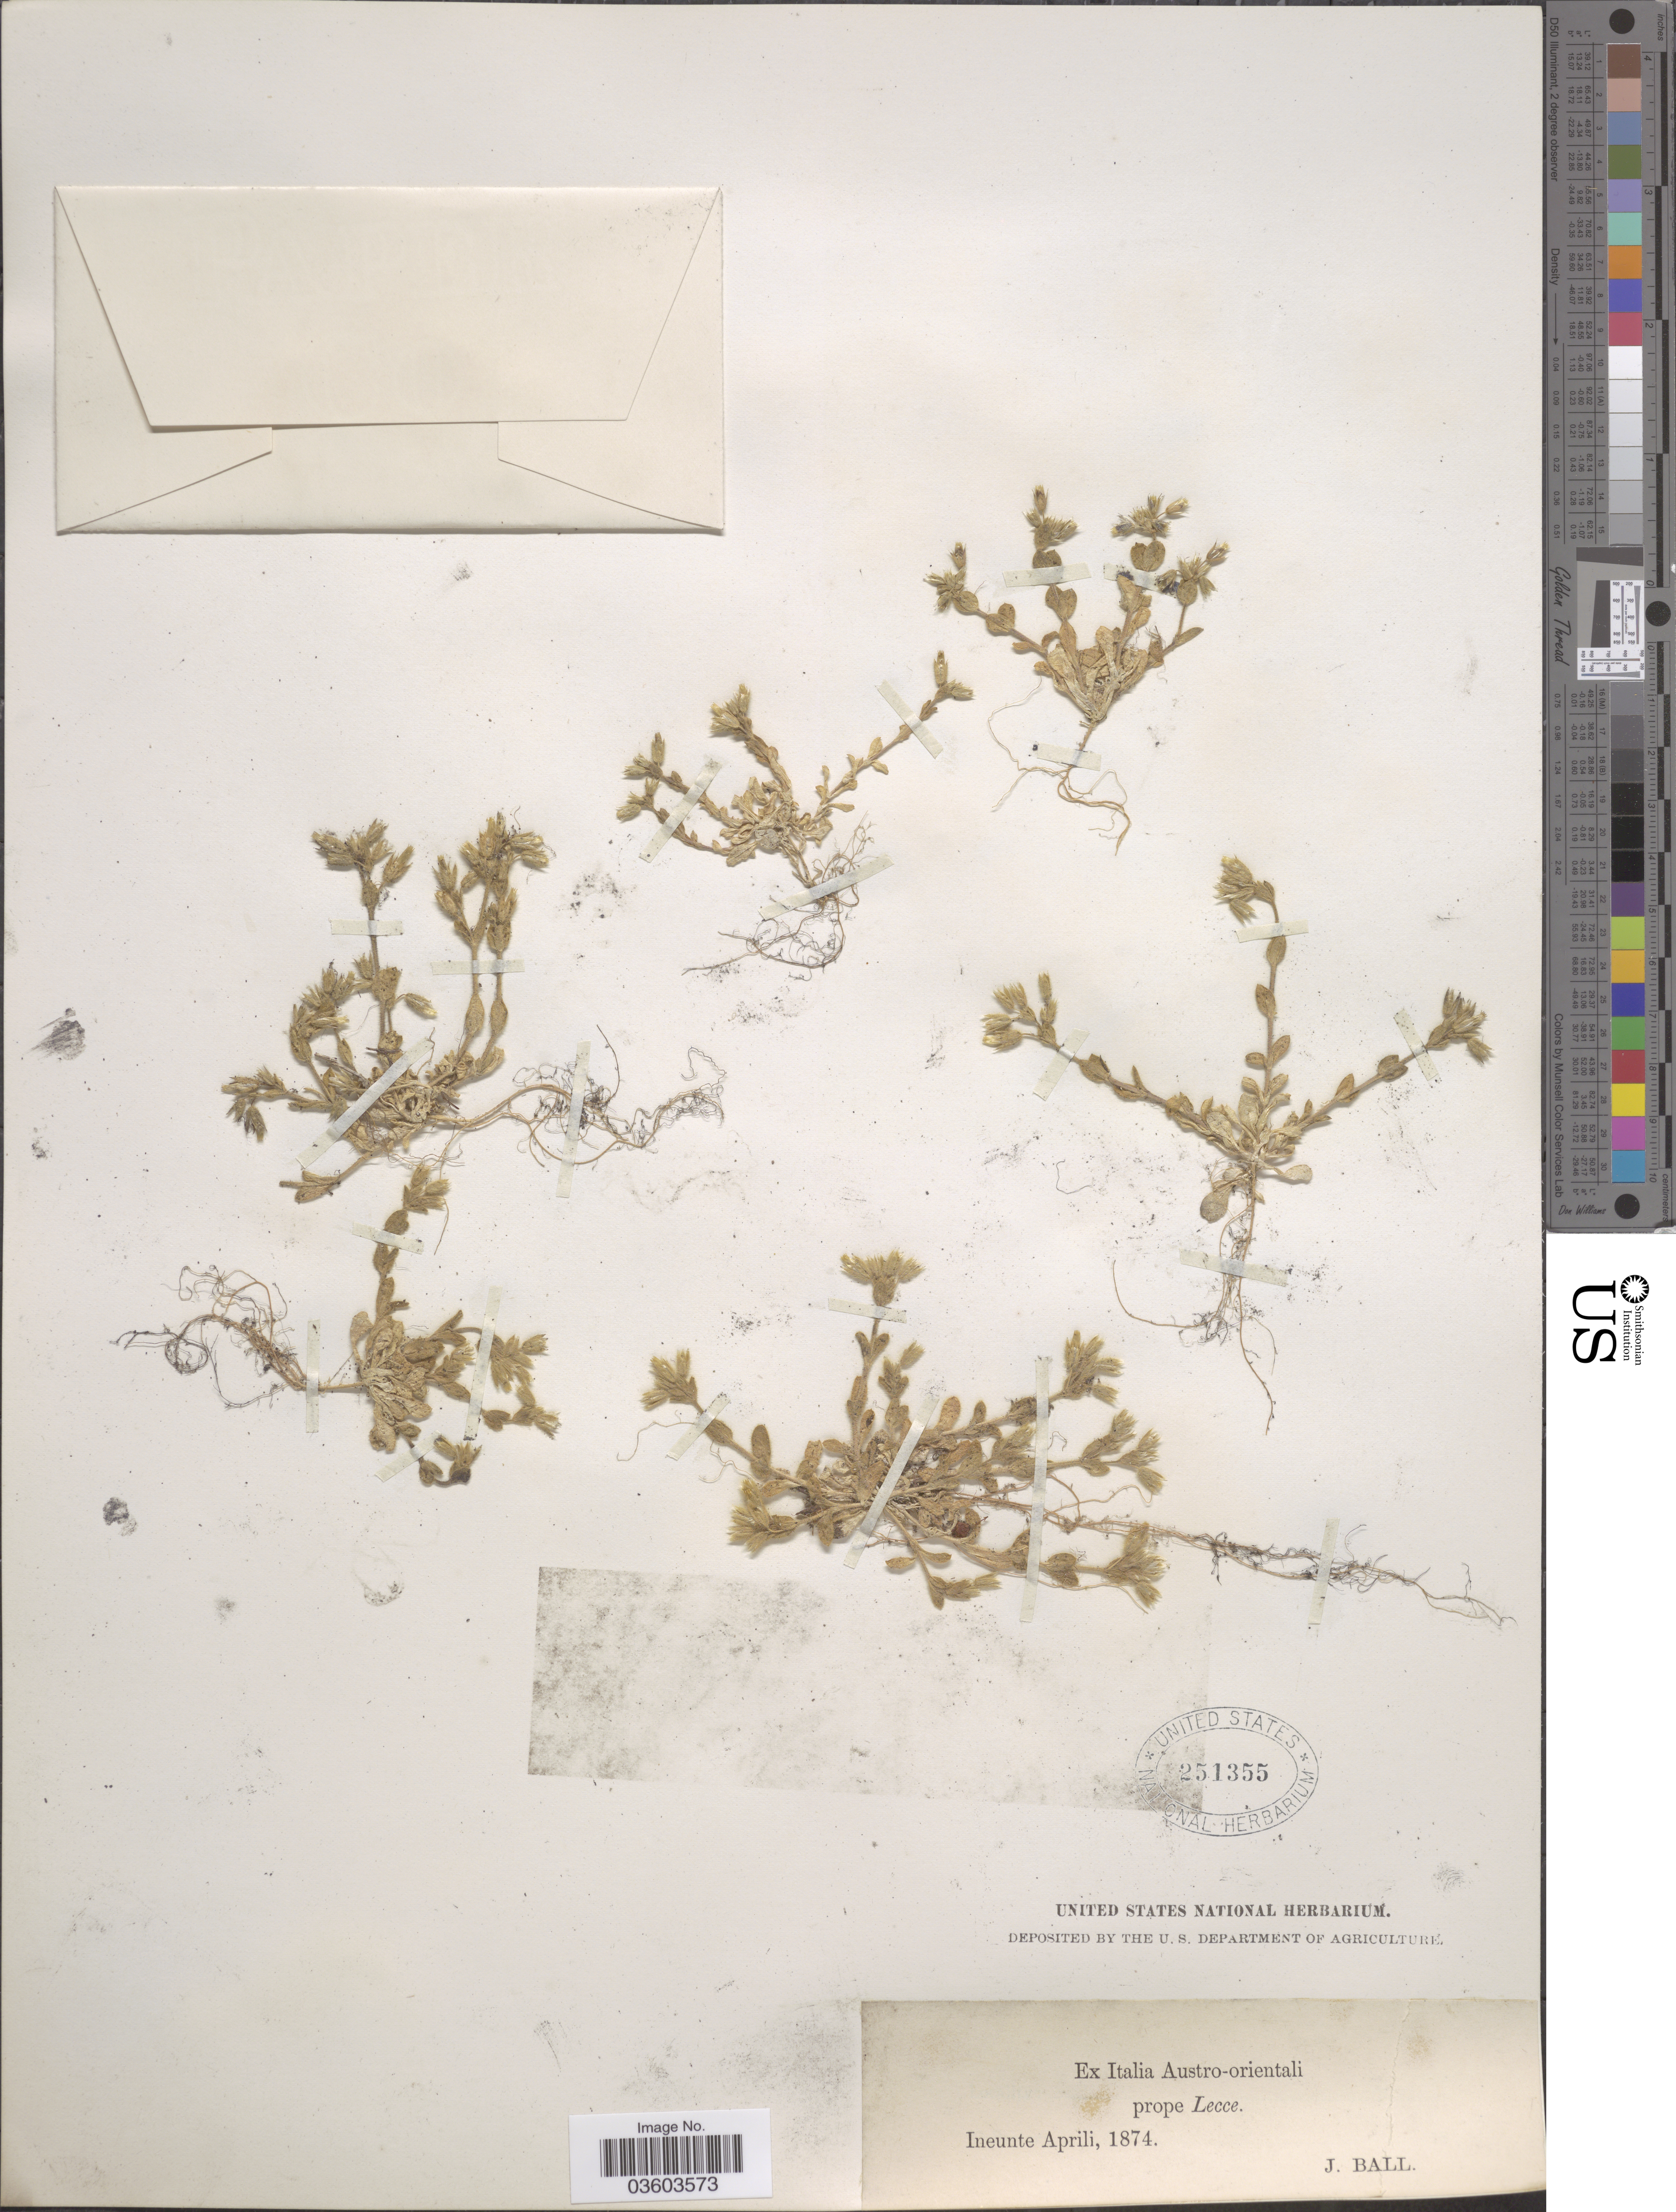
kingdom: Plantae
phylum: Tracheophyta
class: Magnoliopsida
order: Caryophyllales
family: Caryophyllaceae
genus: Cerastium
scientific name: Cerastium sp.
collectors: J. Ball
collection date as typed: Ineunte Aprili, 1874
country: Italy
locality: Ex Italia Austro-orientali prope Lecce.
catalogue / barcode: US 251355